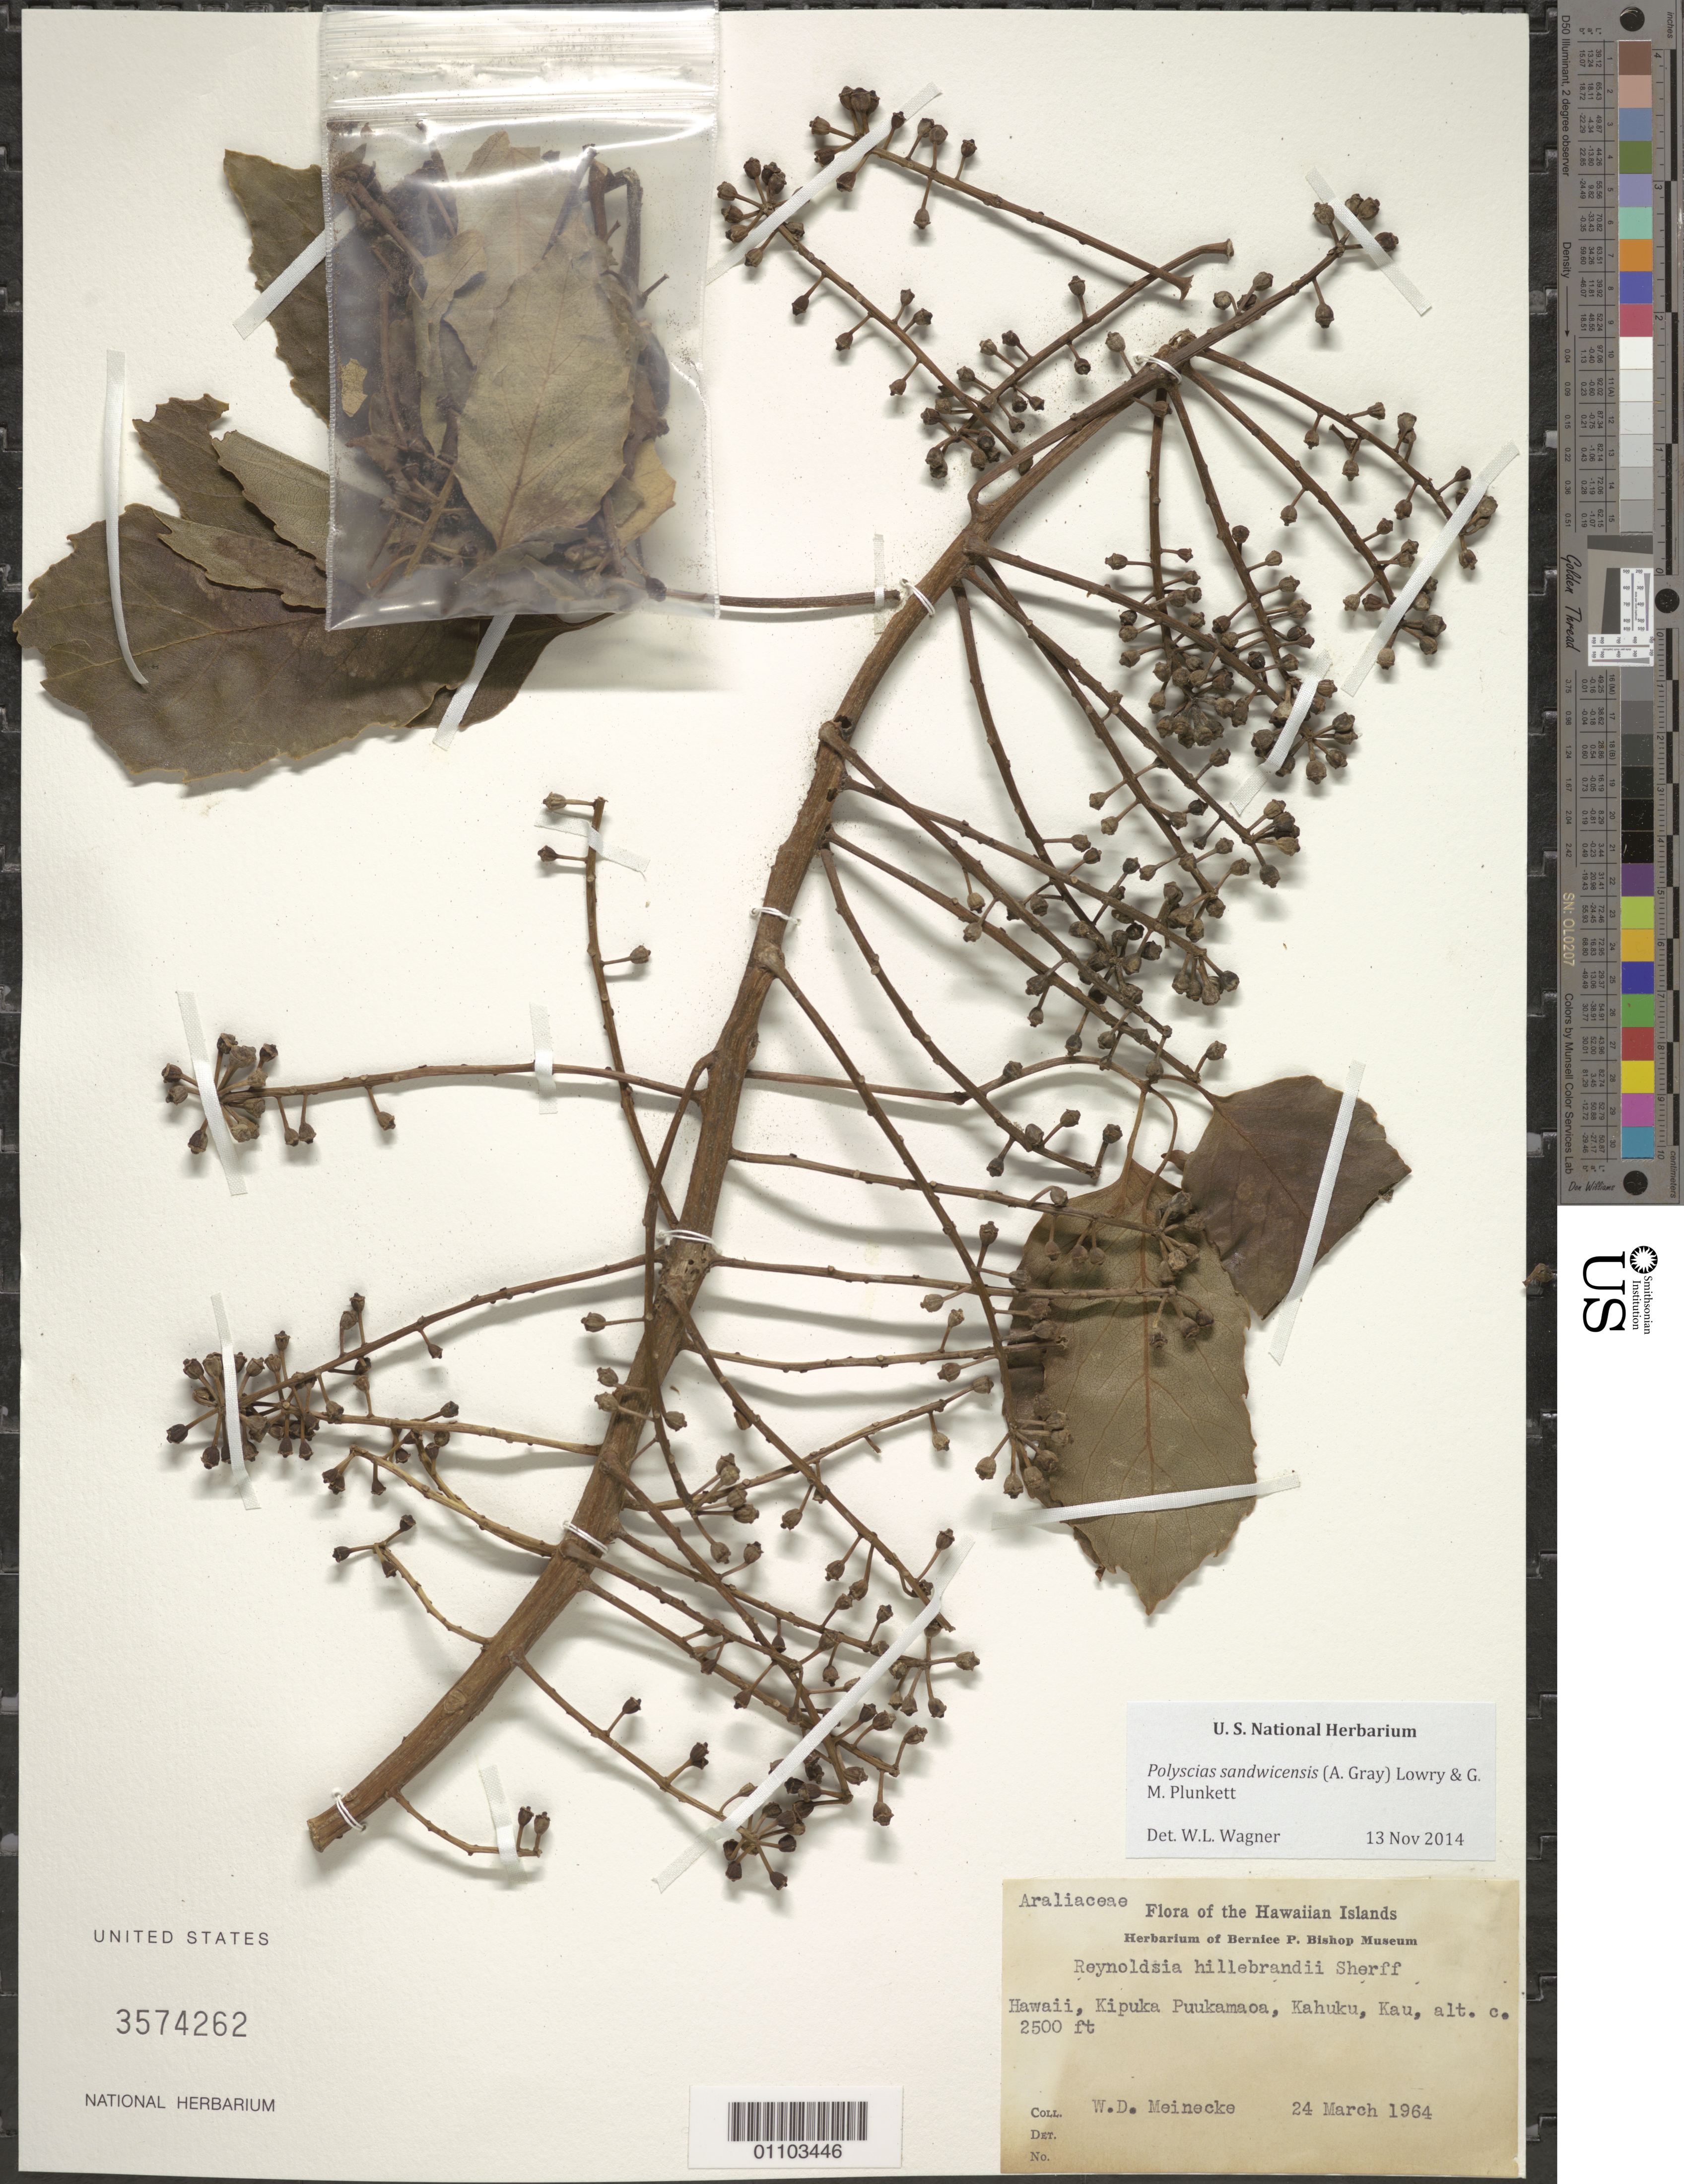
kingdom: Plantae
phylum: Tracheophyta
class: Magnoliopsida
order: Apiales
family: Araliaceae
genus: Polyscias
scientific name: Polyscias sandwicensis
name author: (A. Gray) Lowry & G. M. Plunkett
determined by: Wagner, W. L., (BOT), Smithsonian Institution - National Museum of Natural History (UNITED STATES)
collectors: W. Meinecke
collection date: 1964-03-24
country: United States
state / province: Hawaii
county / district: Hawaii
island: Hawaii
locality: Kipuka Puukamaoa, Kahuku, Kau.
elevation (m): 762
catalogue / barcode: US 3574262